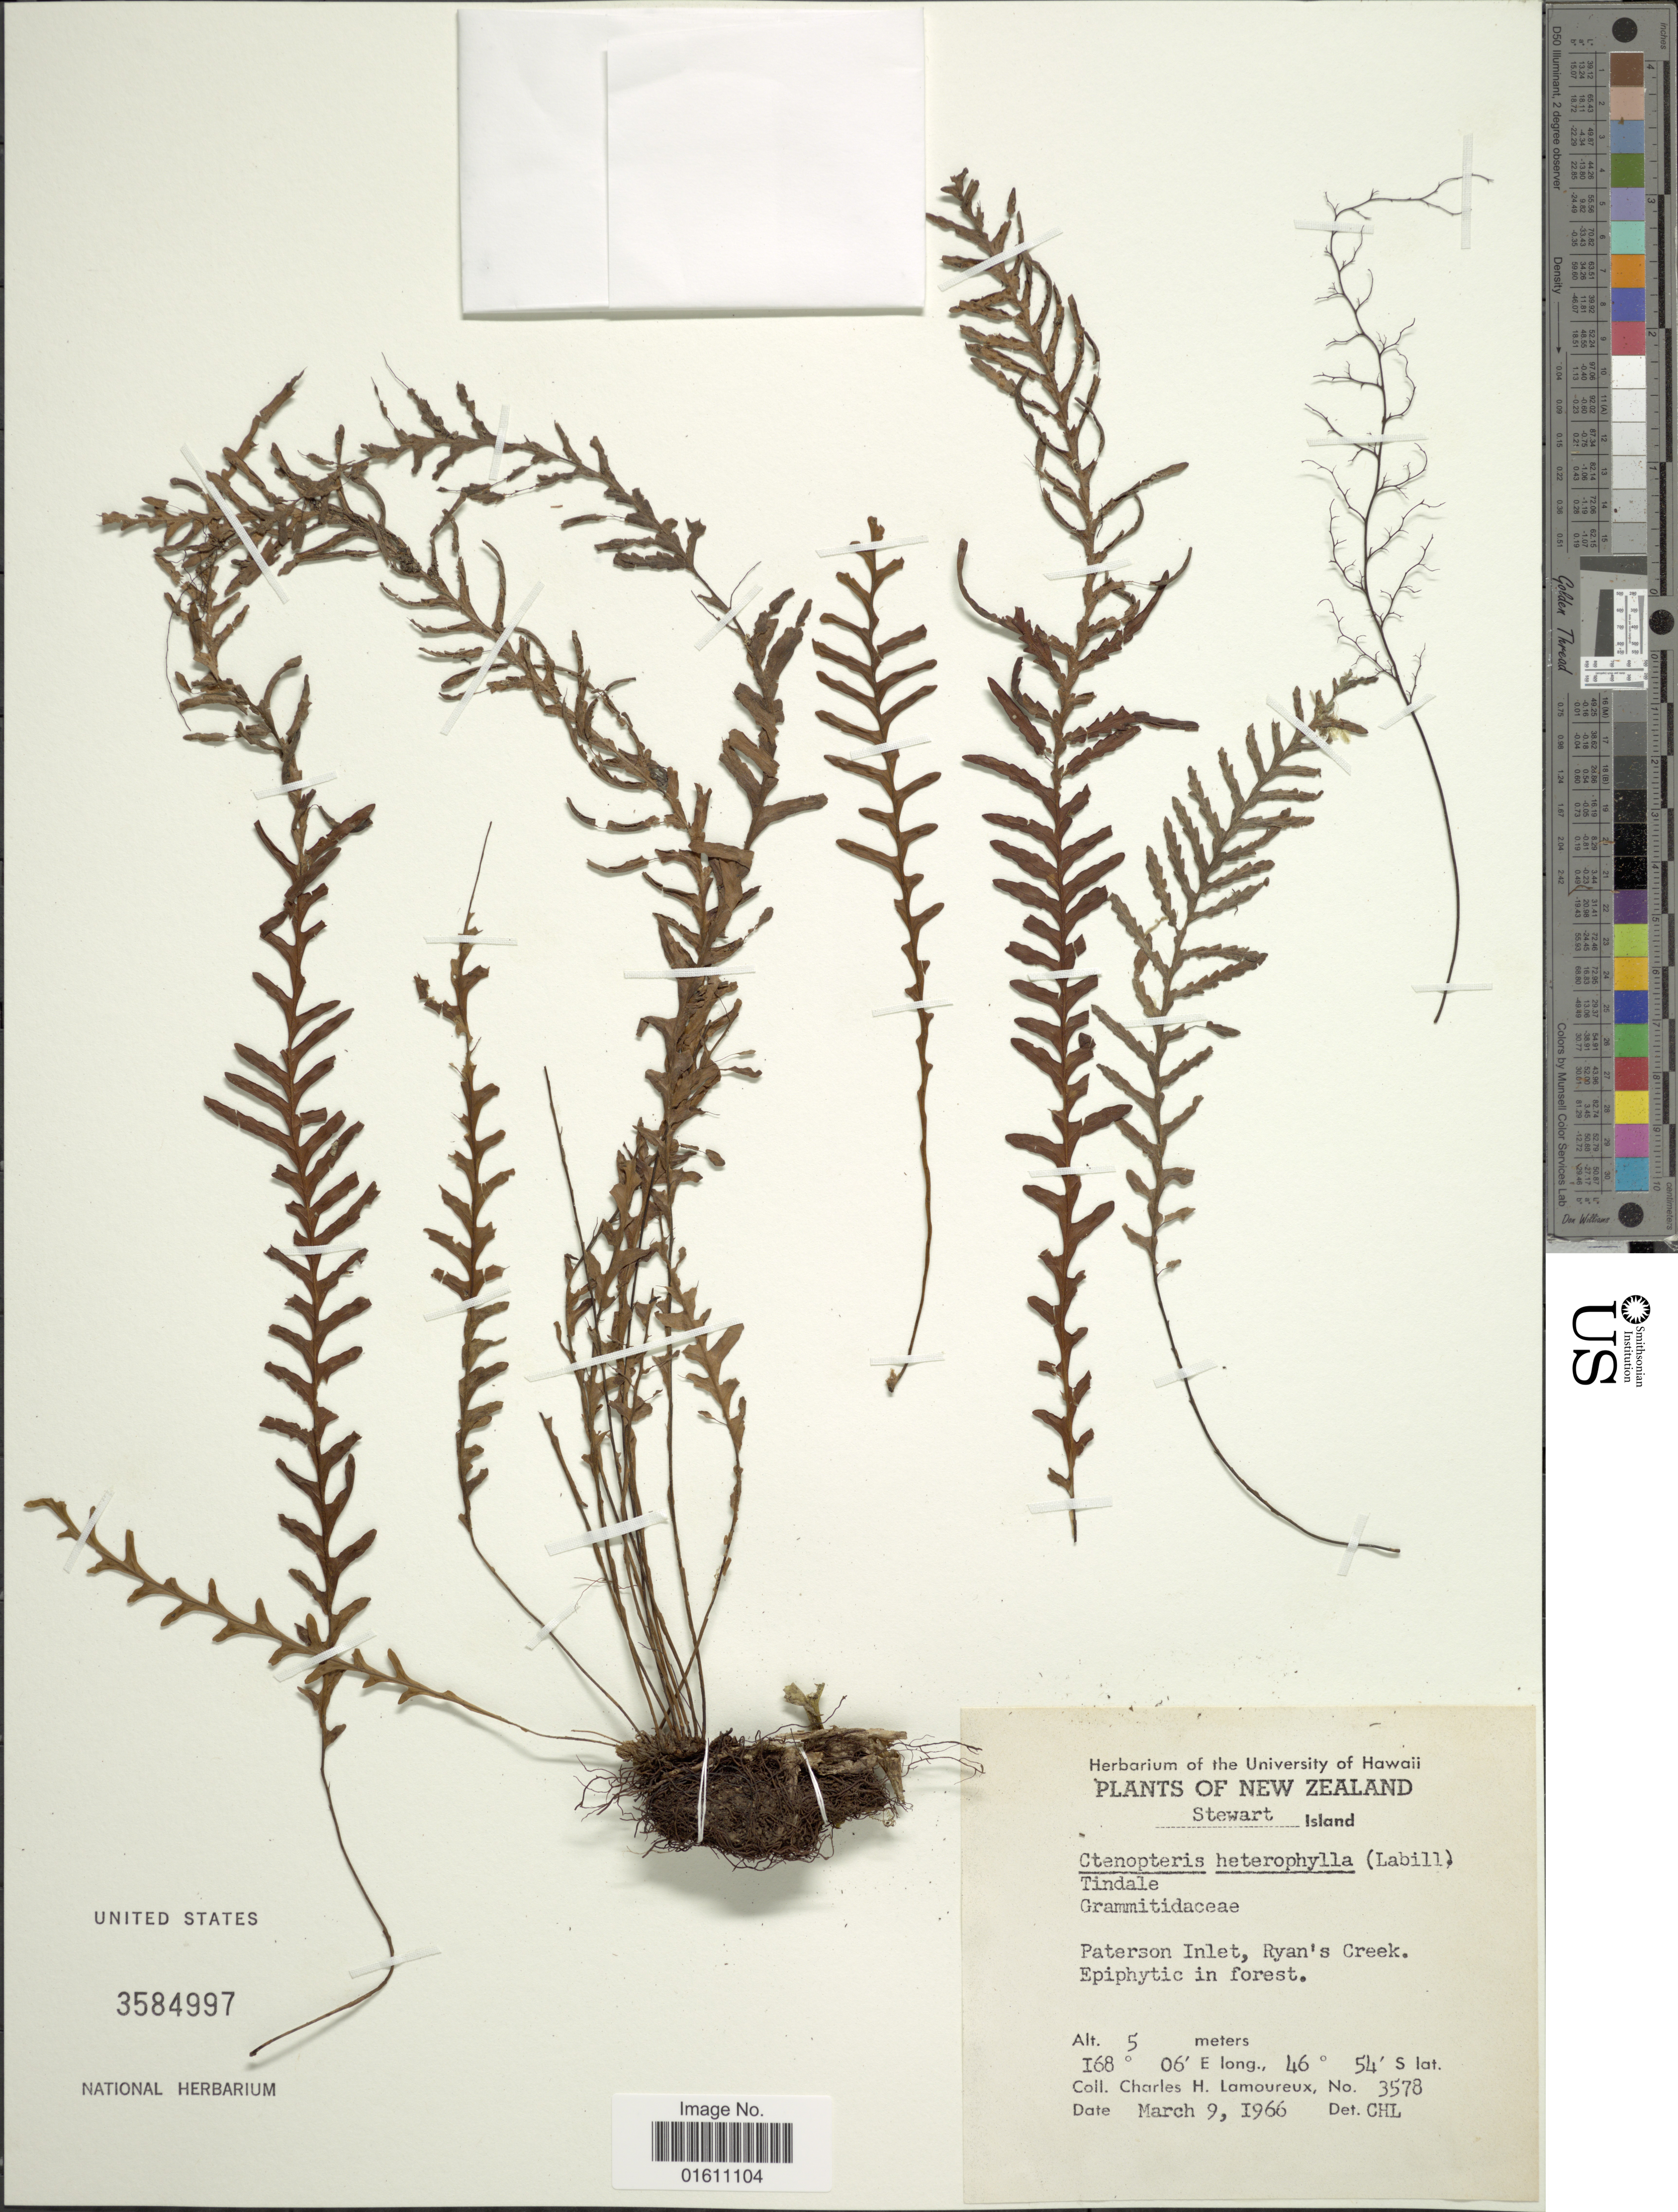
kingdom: Plantae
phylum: Tracheophyta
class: Polypodiopsida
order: Polypodiales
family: Polypodiaceae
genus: Notogrammitis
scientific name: Notogrammitis heterophylla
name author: (Labill.) Parris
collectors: C. H. Lamoureux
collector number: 3578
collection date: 1966-03-09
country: New Zealand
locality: New Zealand, Stewart Island, Paterson Inlet, Ryan's Creek.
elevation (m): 5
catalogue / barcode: US 3584997